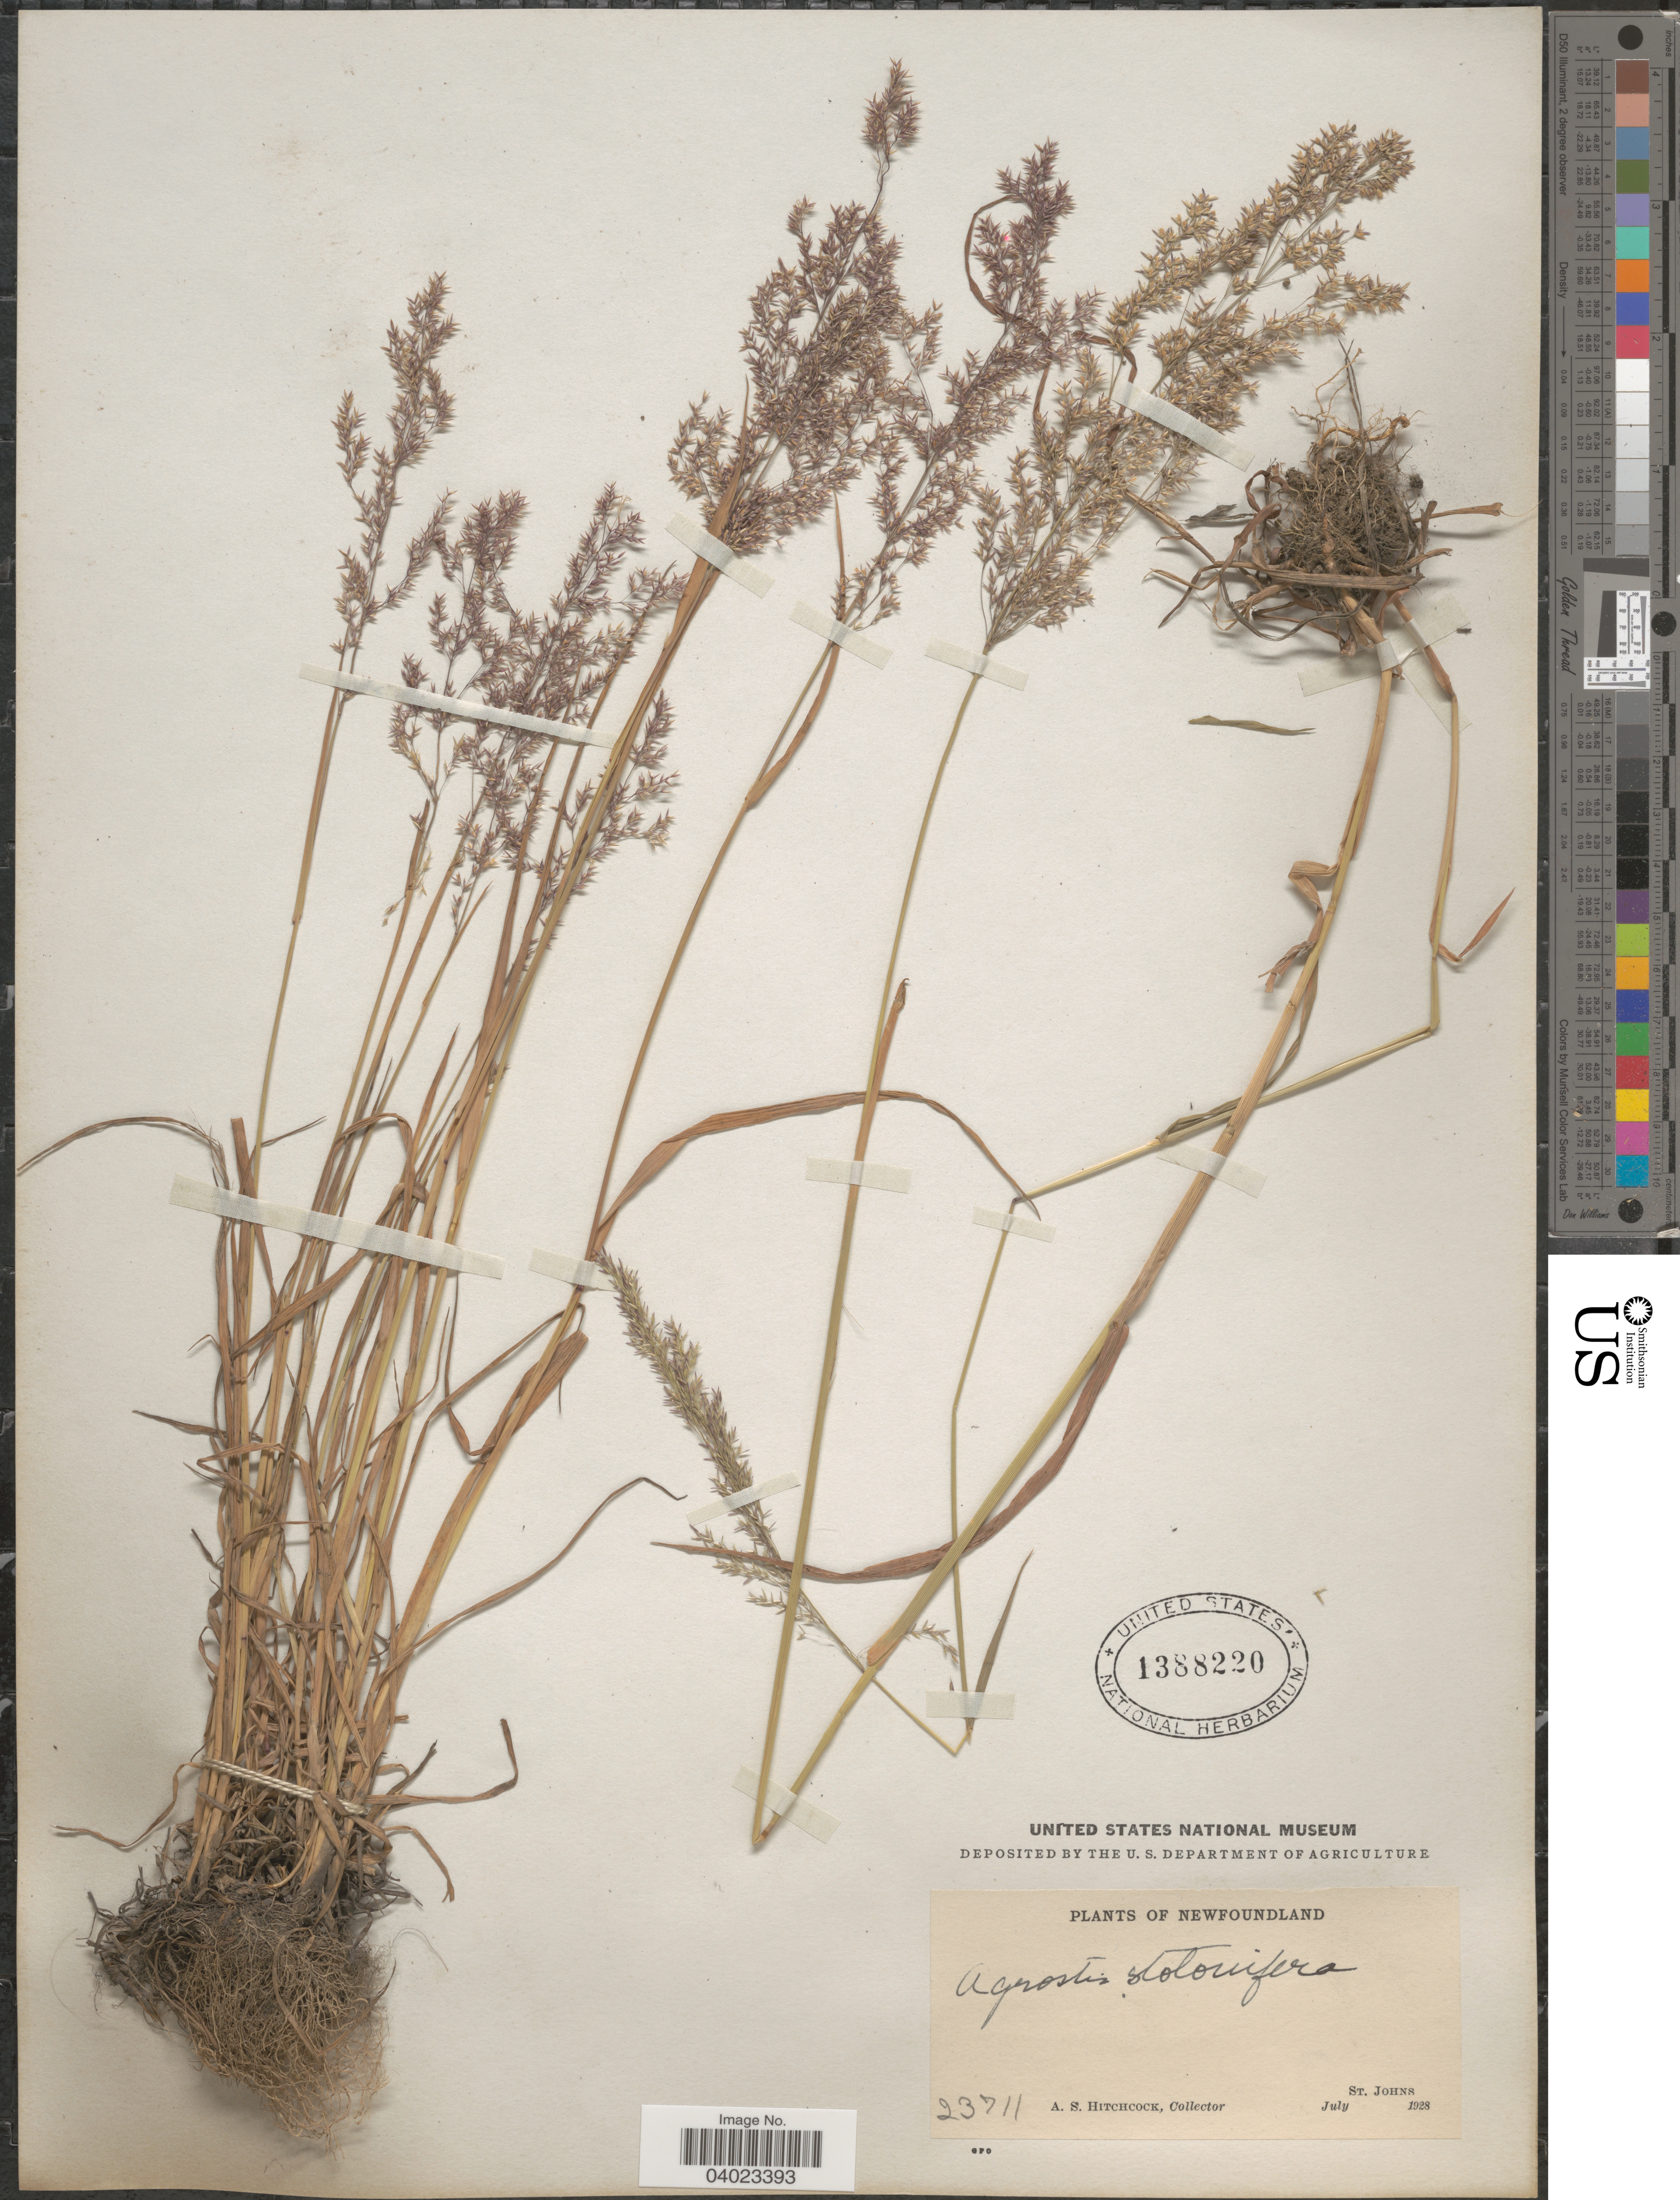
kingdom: Plantae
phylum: Tracheophyta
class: Liliopsida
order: Poales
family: Poaceae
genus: Agrostis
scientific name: Agrostis stolonifera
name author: L.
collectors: A. S. Hitchcock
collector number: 23711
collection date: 1928-07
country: Canada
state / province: Newfoundland and Labrador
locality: St. Johns.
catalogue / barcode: US 1388220